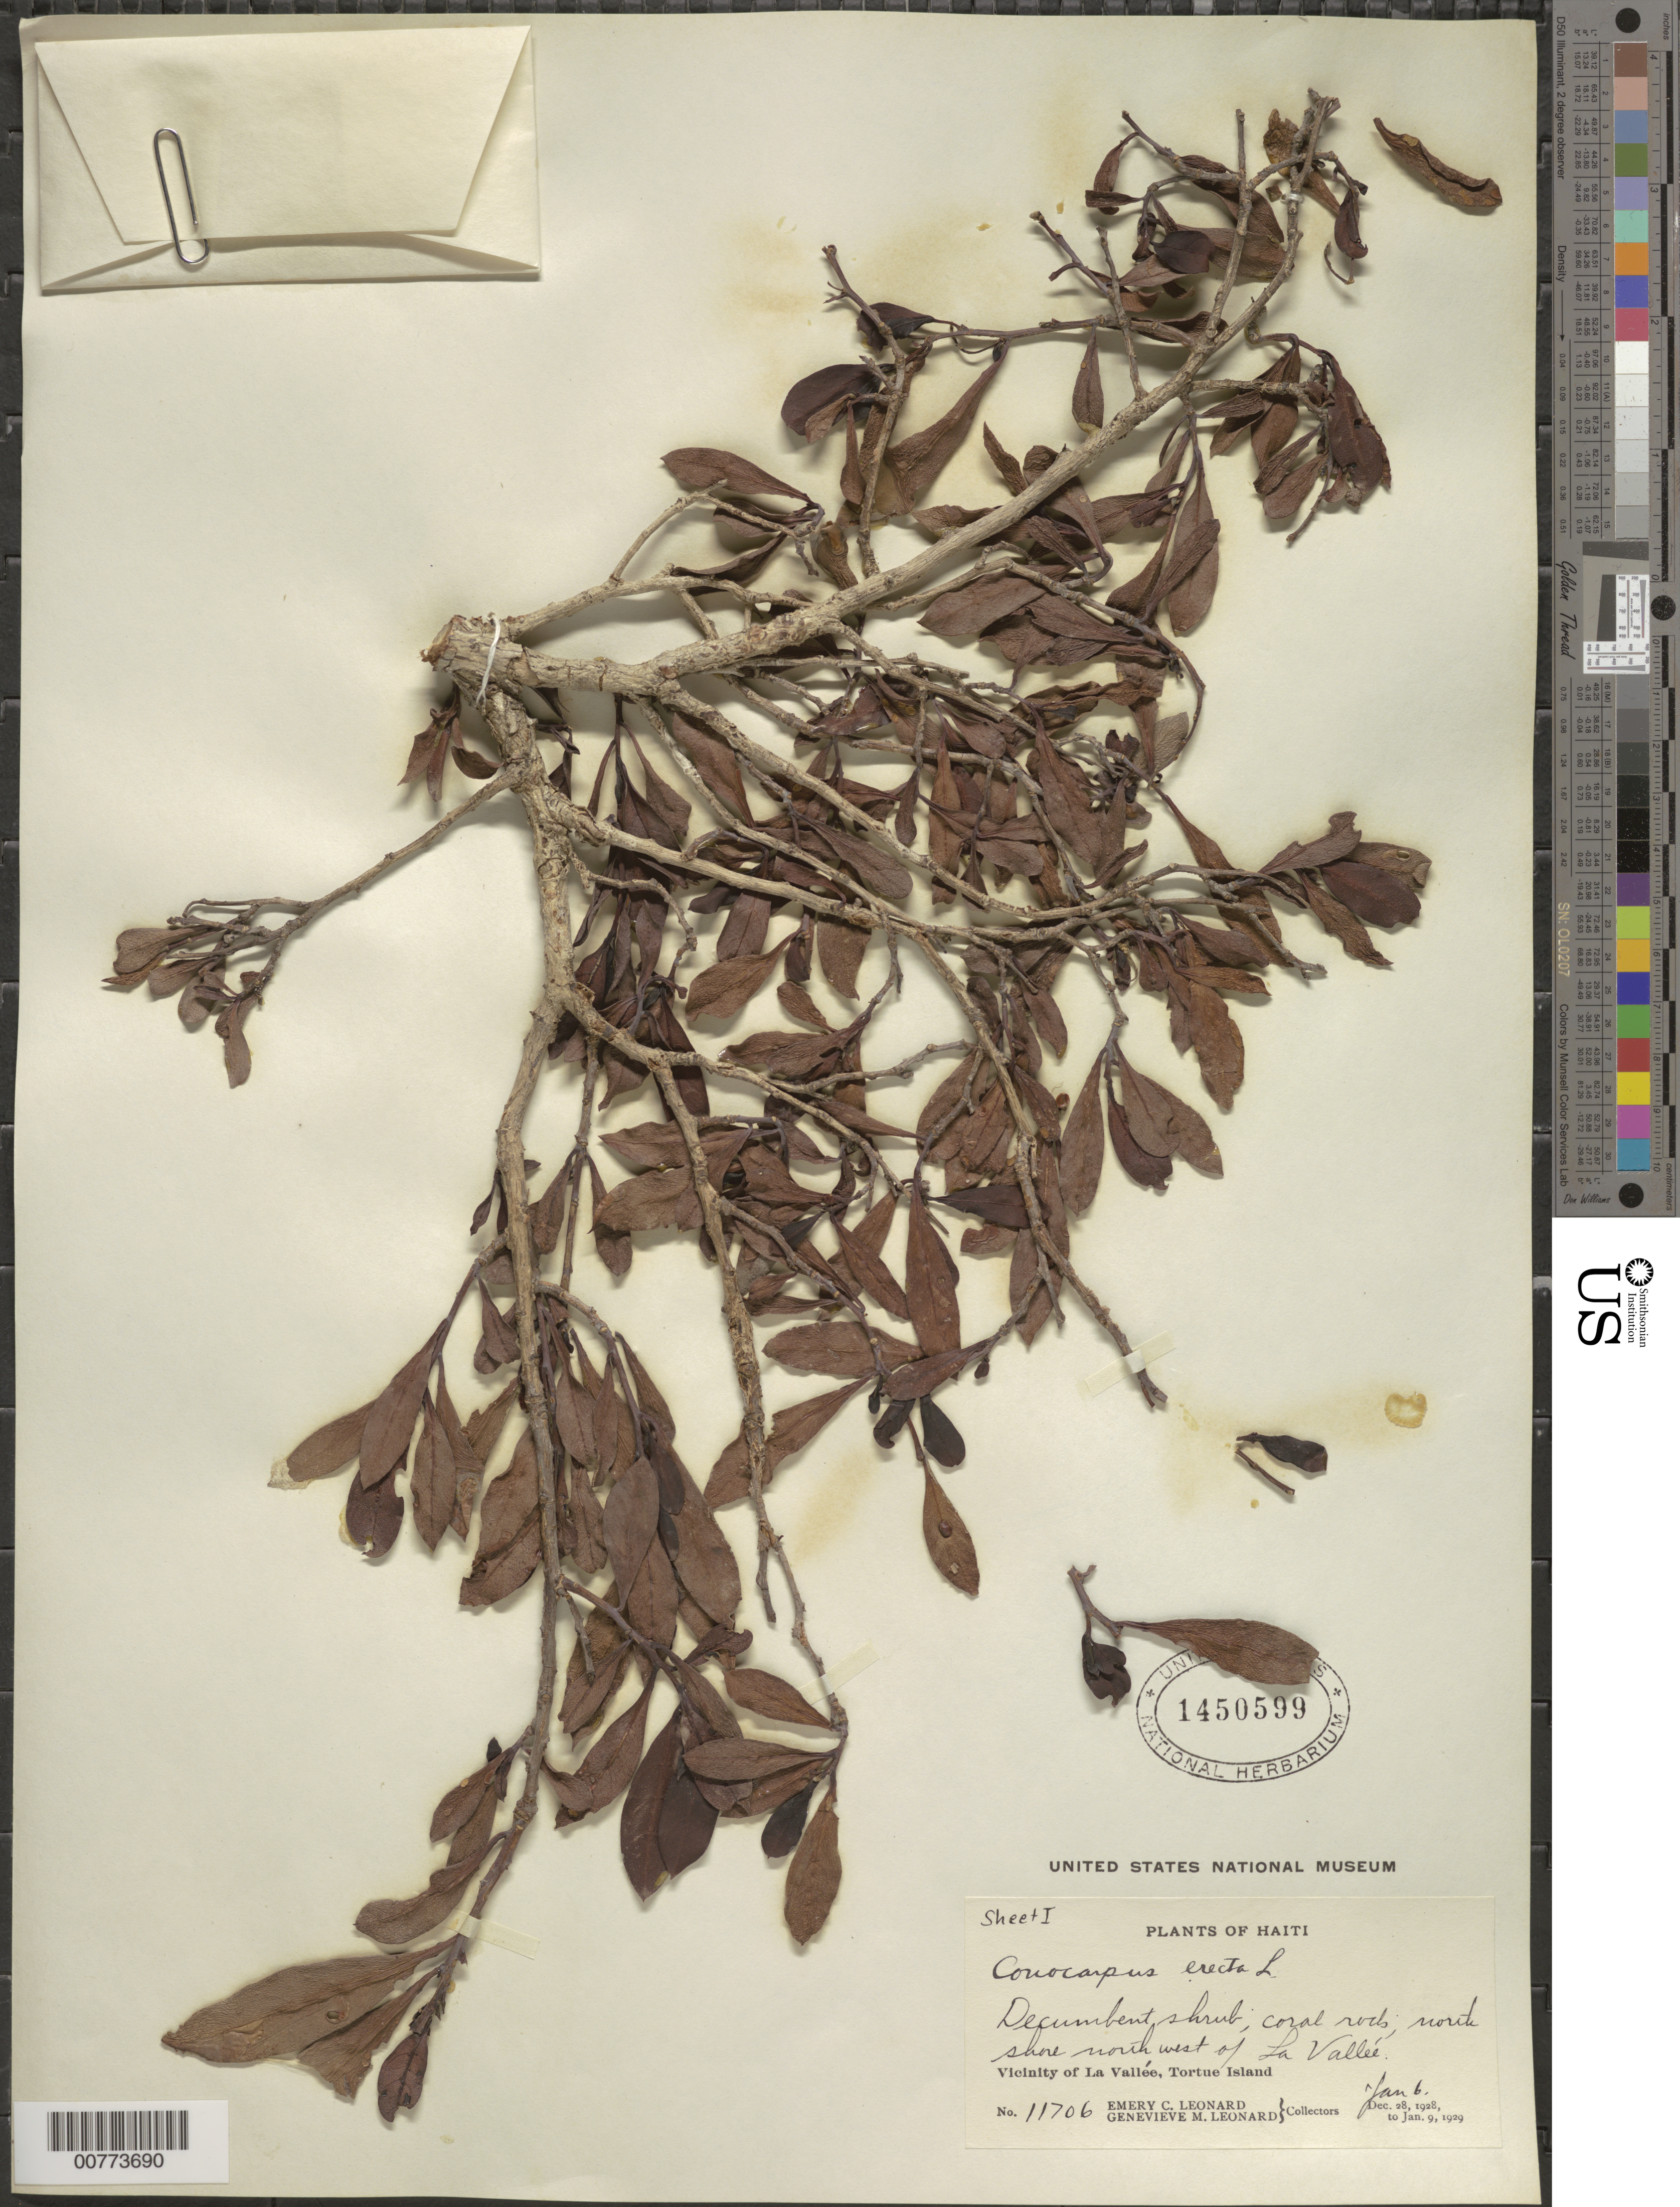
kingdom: Plantae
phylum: Tracheophyta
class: Magnoliopsida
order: Myrtales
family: Combretaceae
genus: Conocarpus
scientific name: Conocarpus erectus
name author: L.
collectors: E. C. Leonard & G. M. Leonard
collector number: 11706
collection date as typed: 06 Jan 1929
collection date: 1929-01-06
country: Haiti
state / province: Nord-Óuest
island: Île de la Tortue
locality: Tortue Island, vicinity of La Vallée, northwest of La Vallée.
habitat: Coral rocks, north shore.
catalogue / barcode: US 1450599